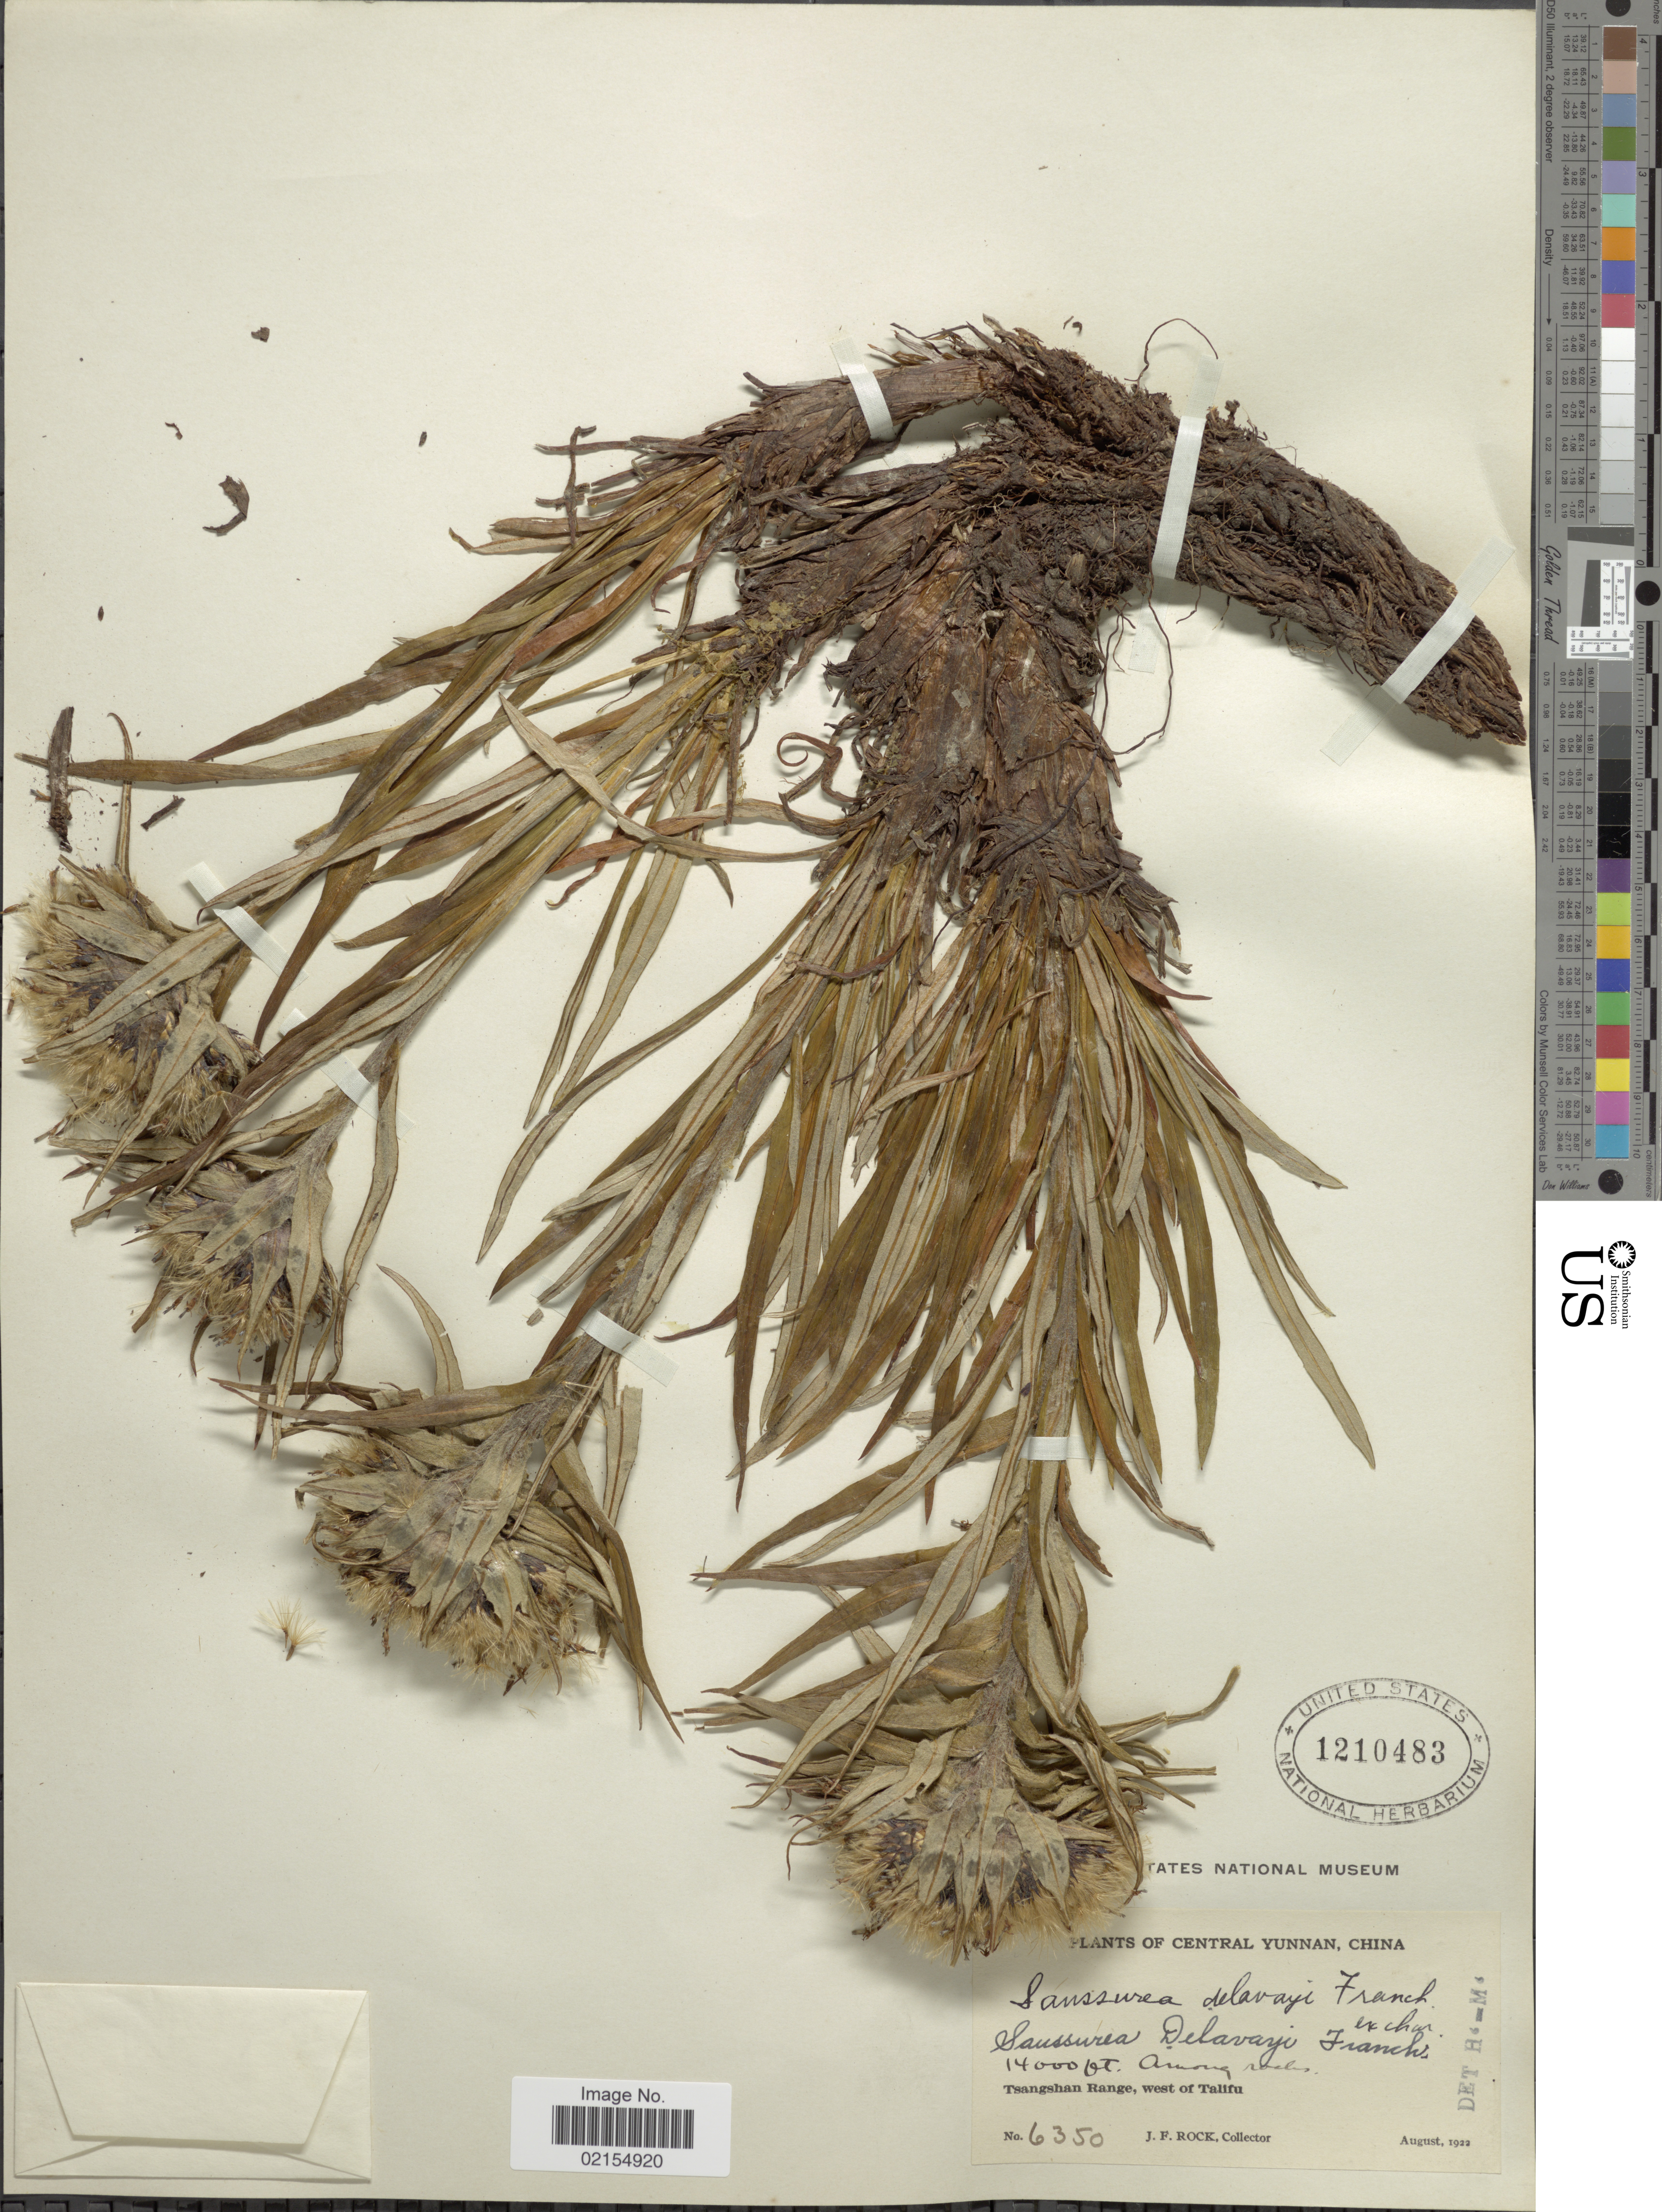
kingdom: Plantae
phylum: Tracheophyta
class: Magnoliopsida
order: Asterales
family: Asteraceae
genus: Saussurea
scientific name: Saussurea delavayi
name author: Franch.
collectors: J. Rock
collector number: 6350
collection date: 1922-08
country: China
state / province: Yunnan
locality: Central Yunnan, China, Tsangshan Range, west of Talifu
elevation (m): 4267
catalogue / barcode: US 1210483